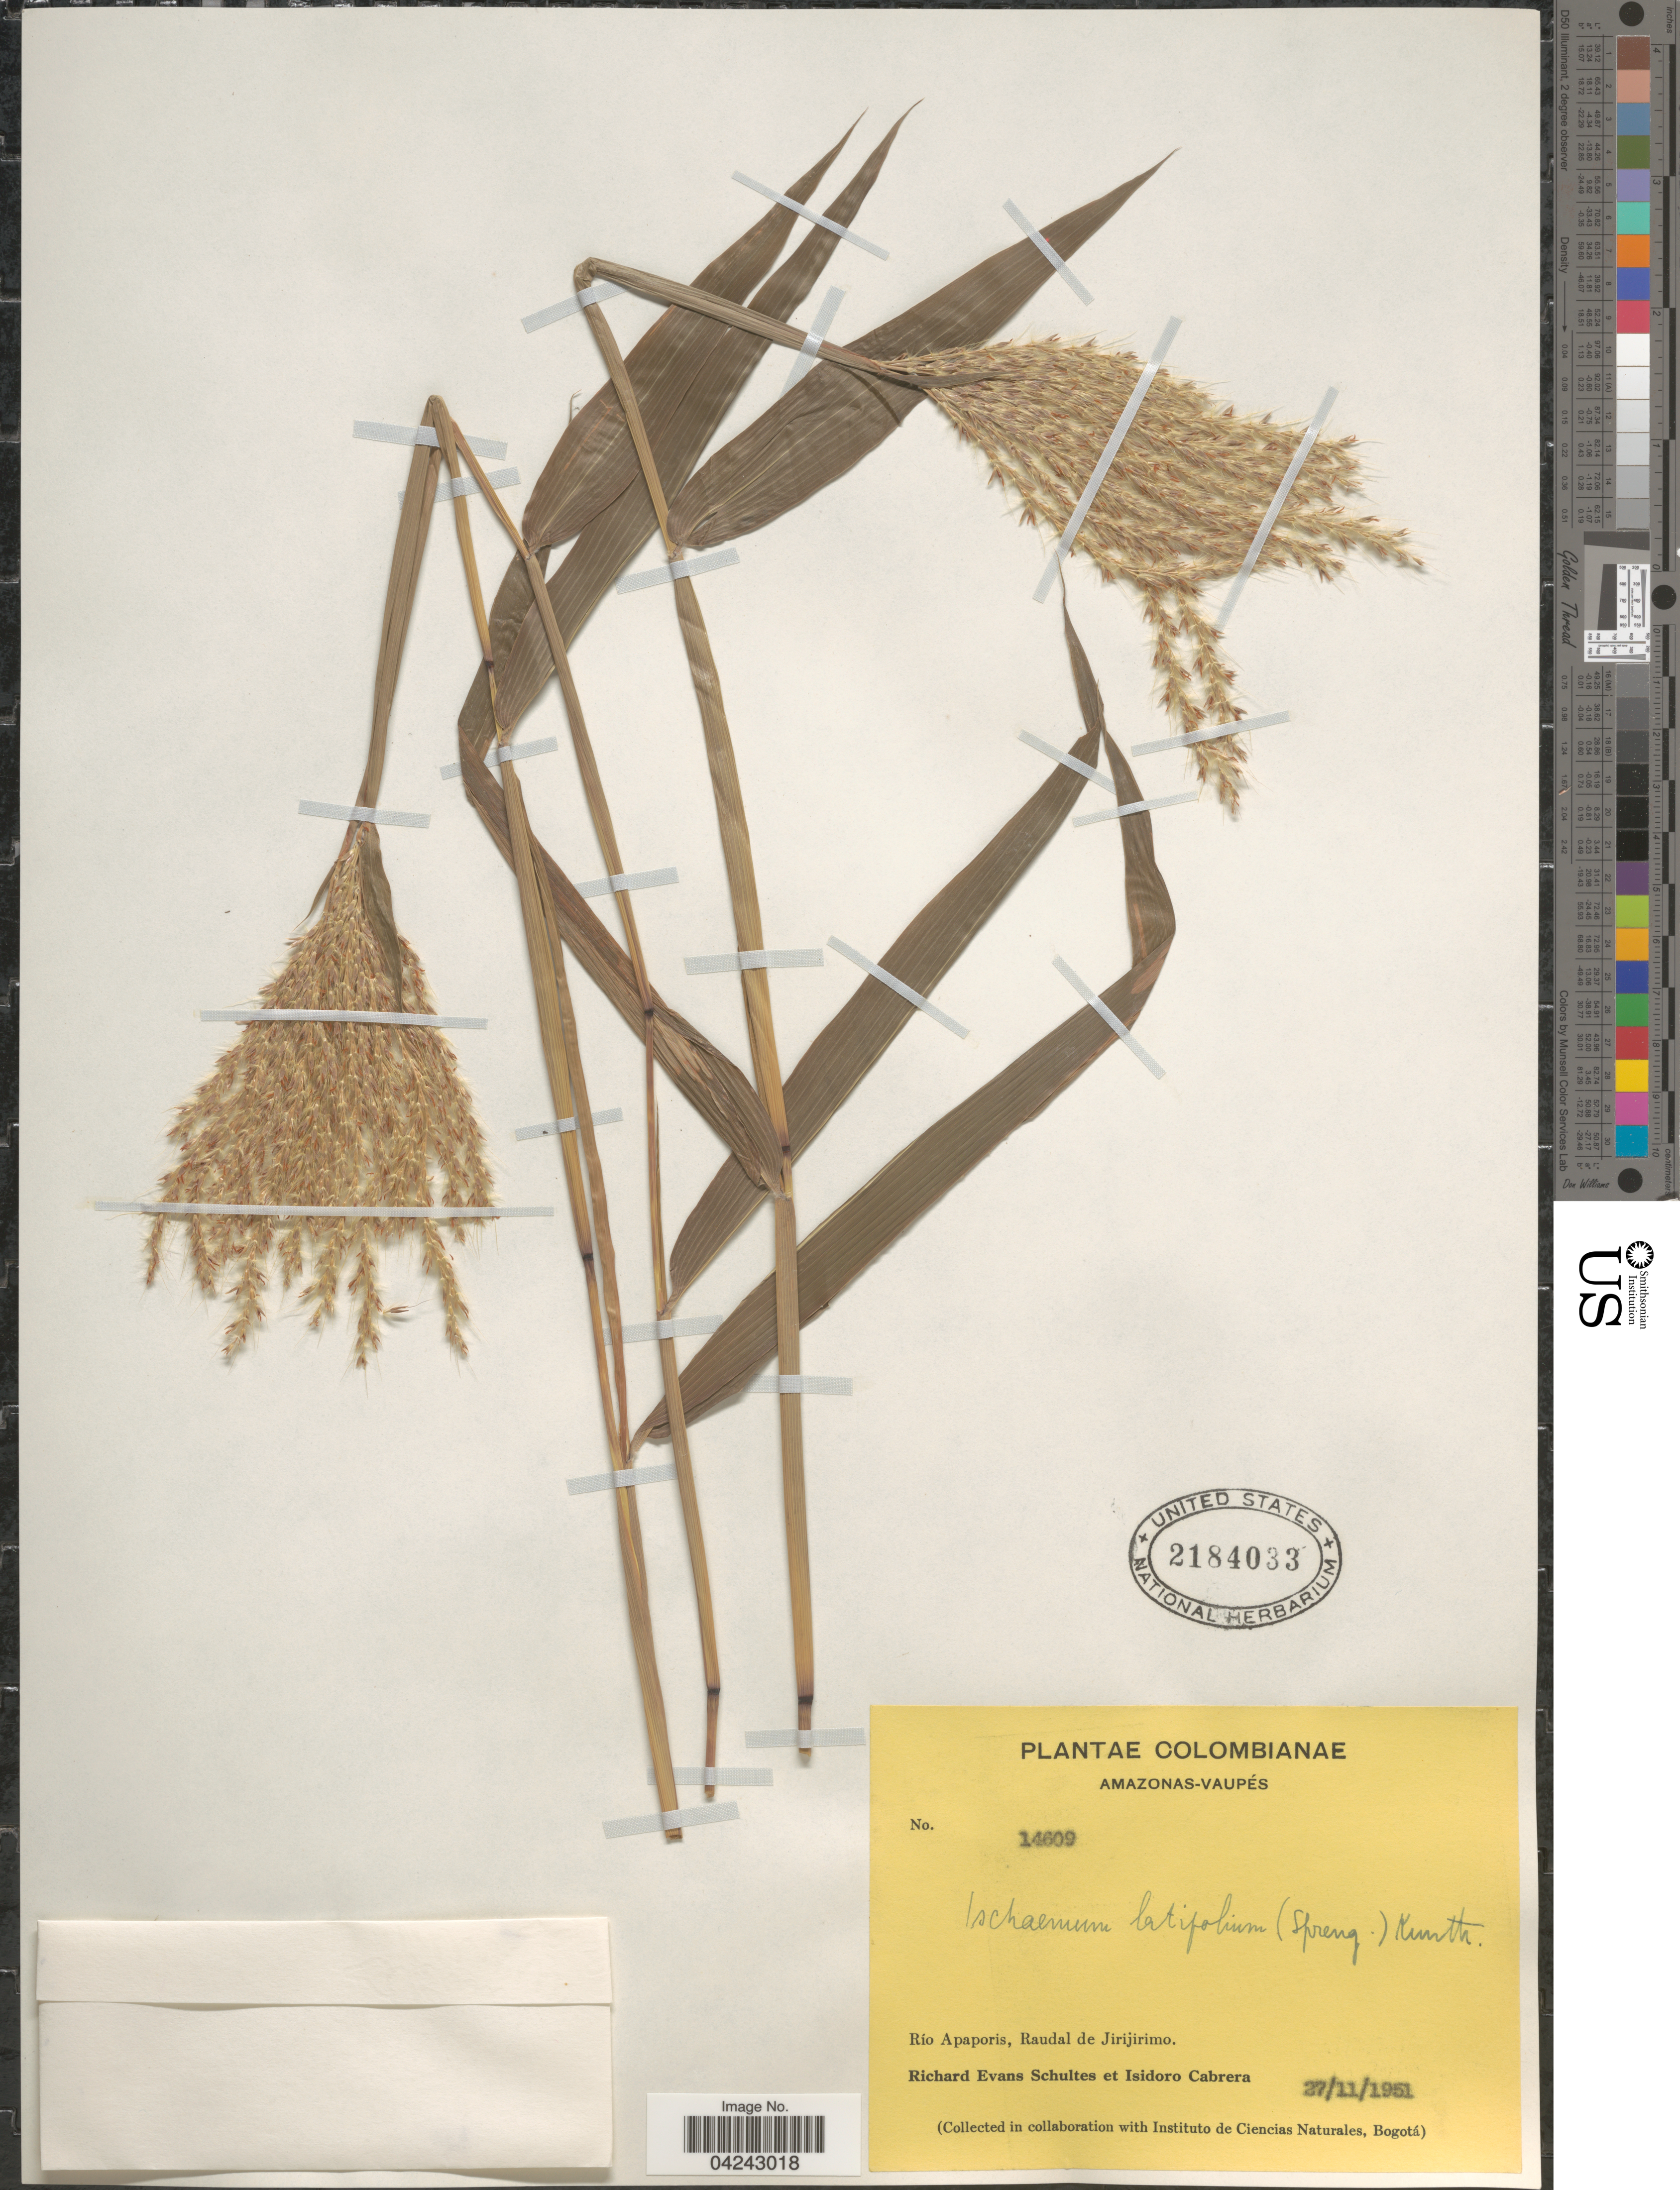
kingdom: Plantae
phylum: Tracheophyta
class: Liliopsida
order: Poales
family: Poaceae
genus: Ischaemum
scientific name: Ischaemum latifolium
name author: (Spreng.) Kunth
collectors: R. E. Schultes & I. Cabrera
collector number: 14609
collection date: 1951-11-27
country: Colombia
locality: Amazonas-Vaupés. Rio Apaporis, Raudal de Jirijirimo.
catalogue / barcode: US 2184033